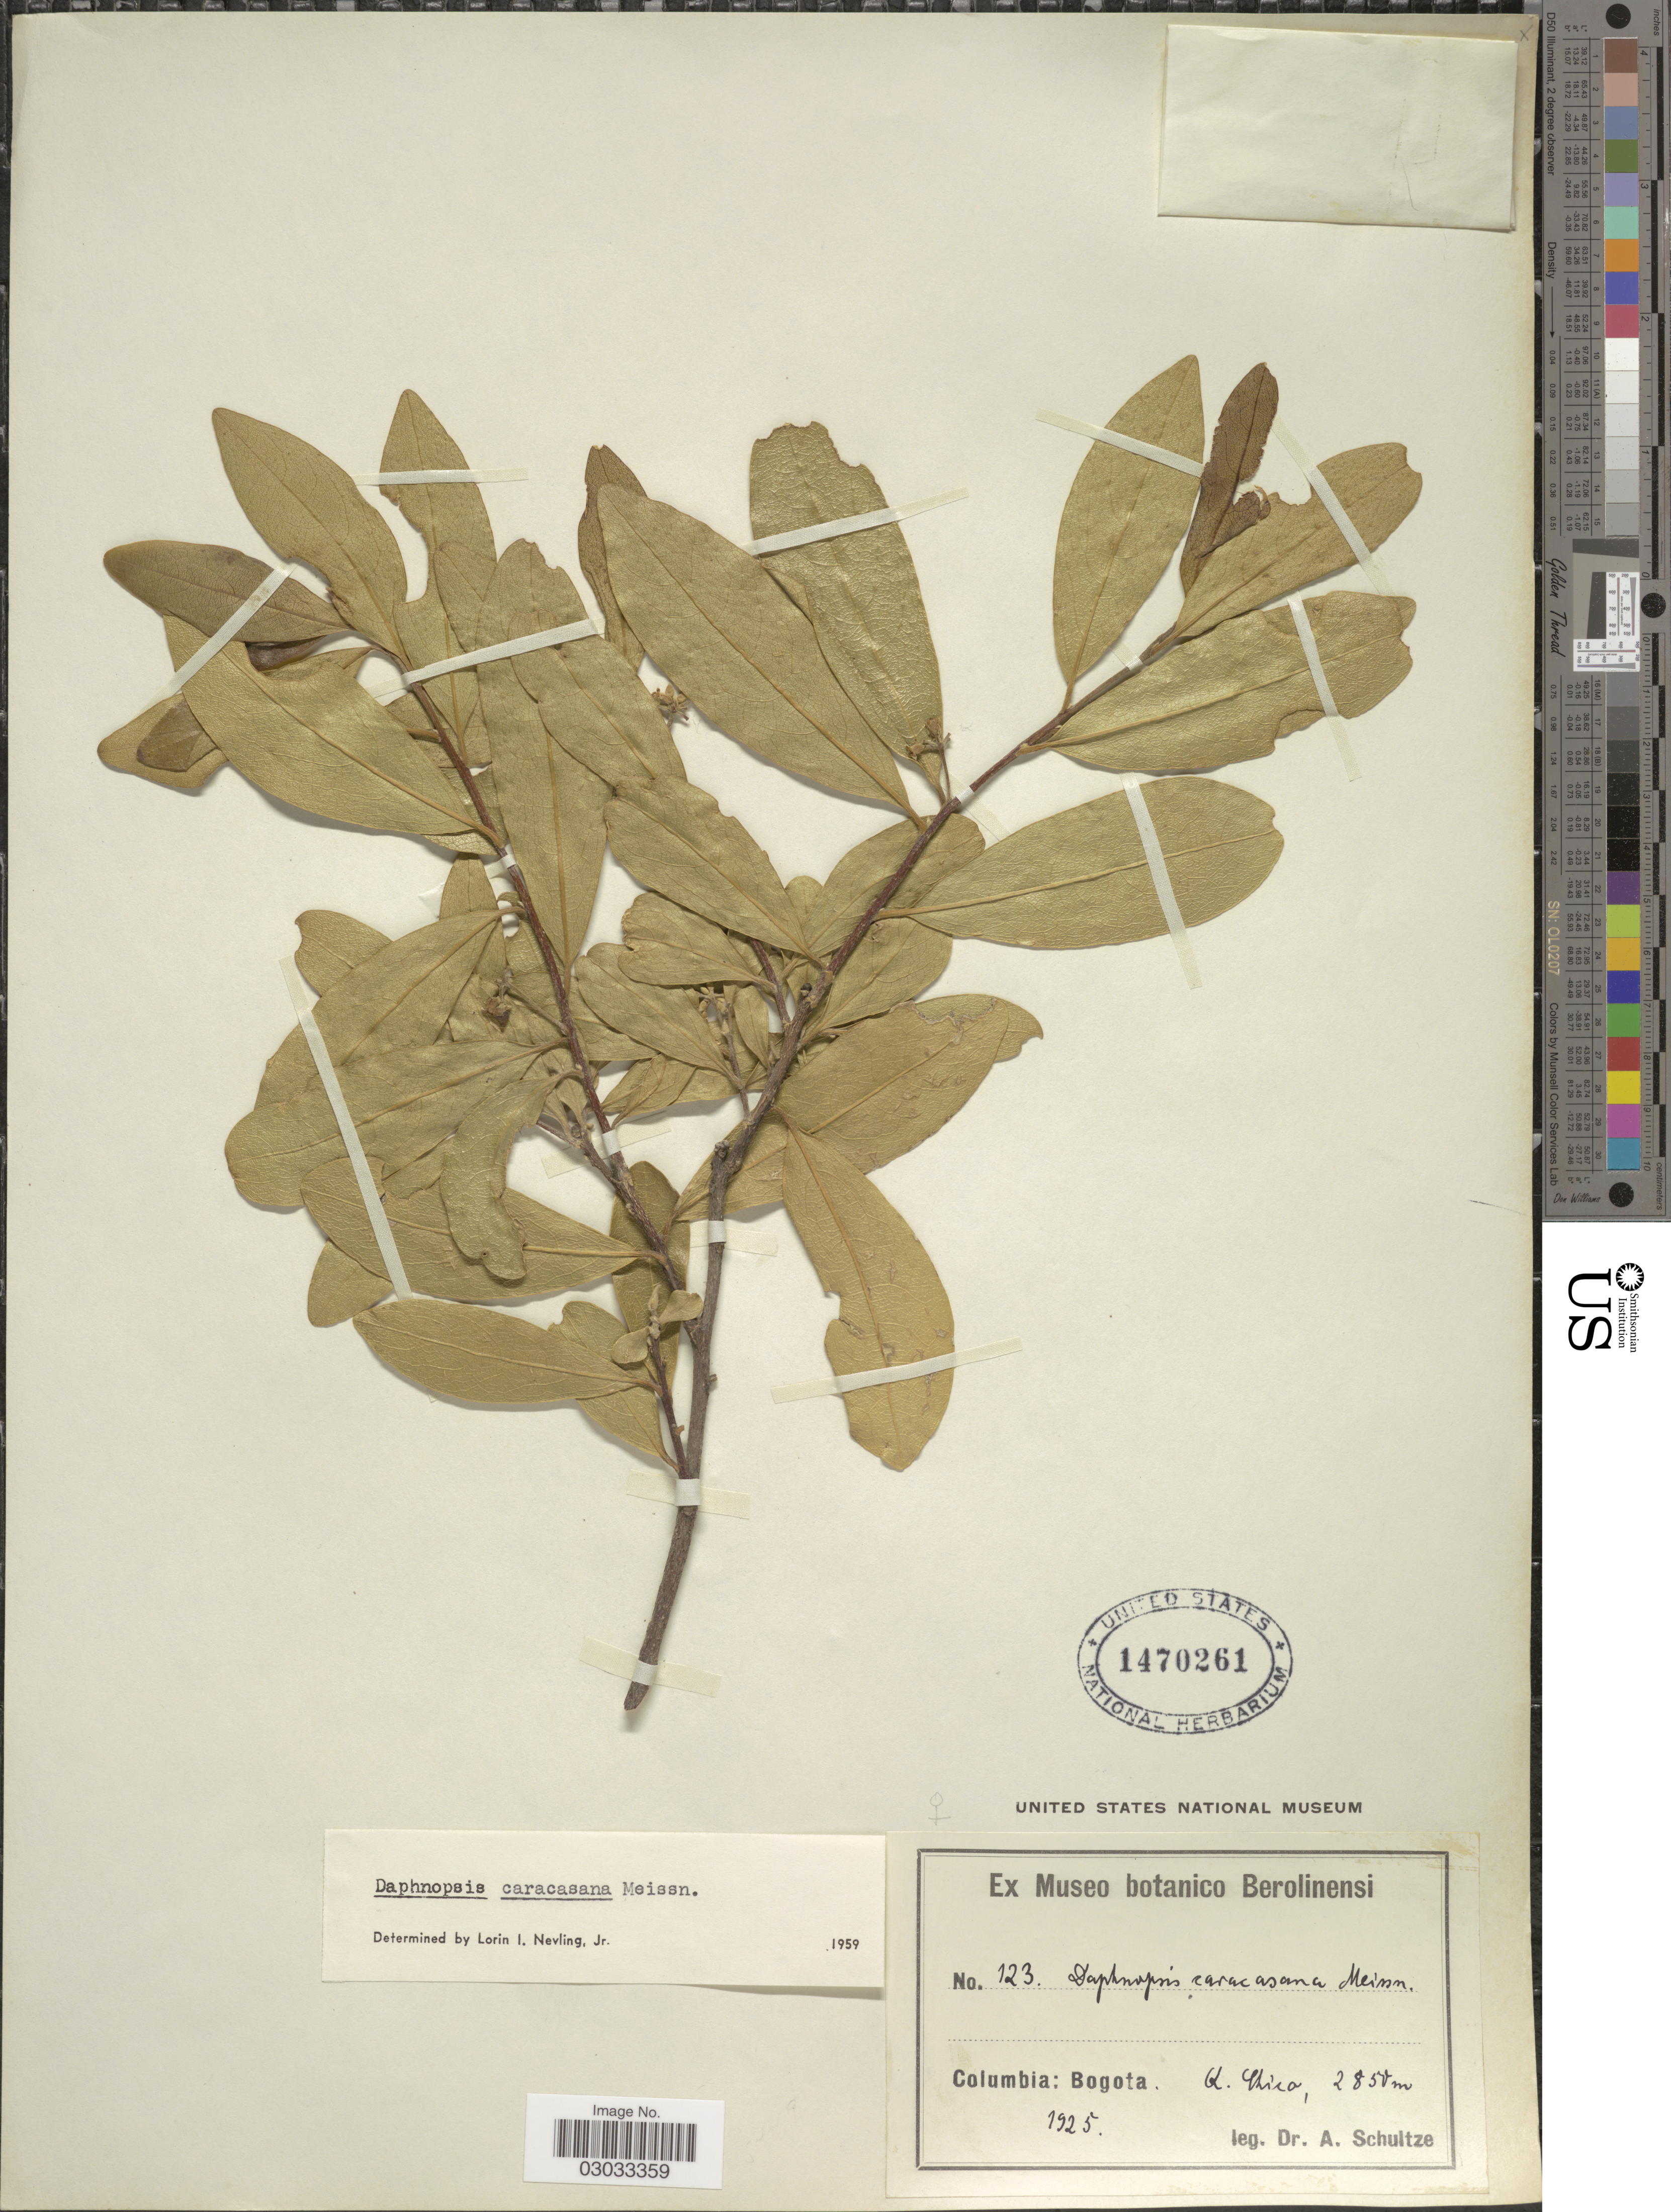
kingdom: Plantae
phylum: Tracheophyta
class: Magnoliopsida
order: Malvales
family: Thymelaeaceae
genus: Daphnopsis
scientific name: Daphnopsis caracasana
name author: Meisn.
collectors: A. Schultze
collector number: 123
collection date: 1925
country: Colombia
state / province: Bogota D.C.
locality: Bogota. Q. Chico.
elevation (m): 2850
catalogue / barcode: US 1470261